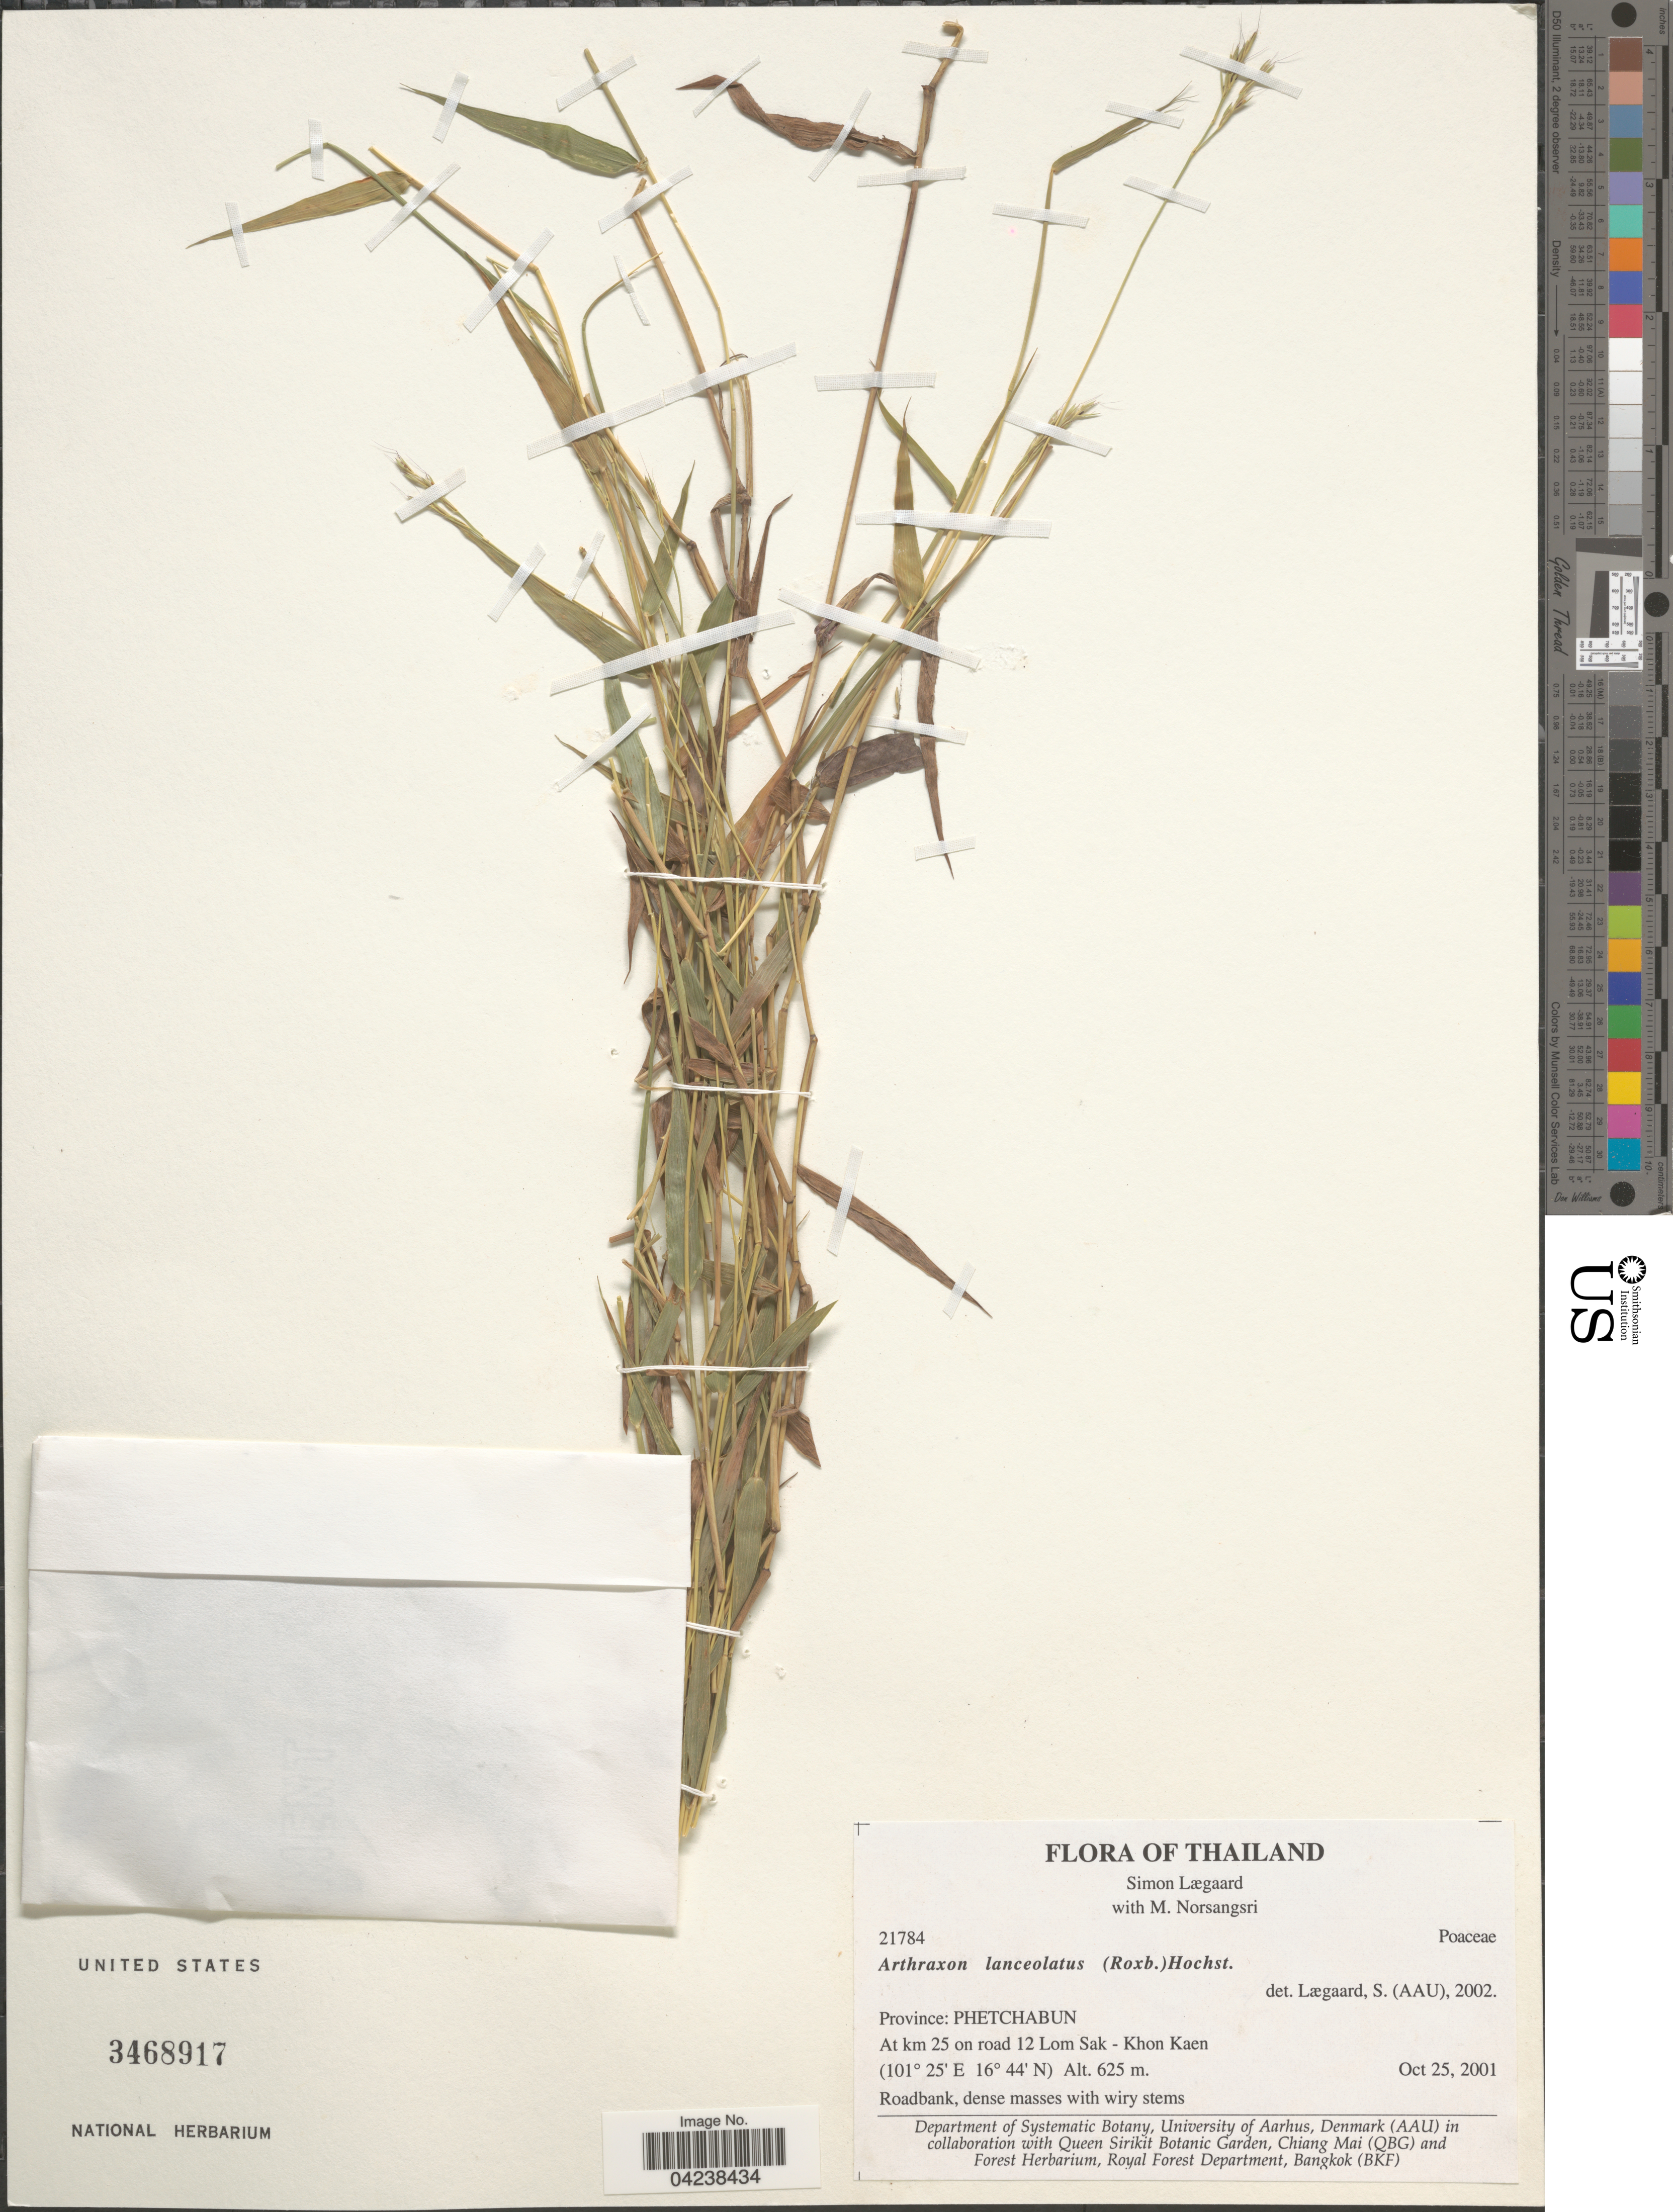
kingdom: Plantae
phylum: Tracheophyta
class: Liliopsida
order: Poales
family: Poaceae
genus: Arthraxon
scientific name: Arthraxon lanceolatus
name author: (Roxb.) Hochst.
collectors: S. Lægaard & M. Norsangsri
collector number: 21784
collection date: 2001-10-25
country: Thailand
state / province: Phetchabun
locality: At km 25 on road 12 Lom Sak - Khon Kaen.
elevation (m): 625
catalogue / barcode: US 3468917